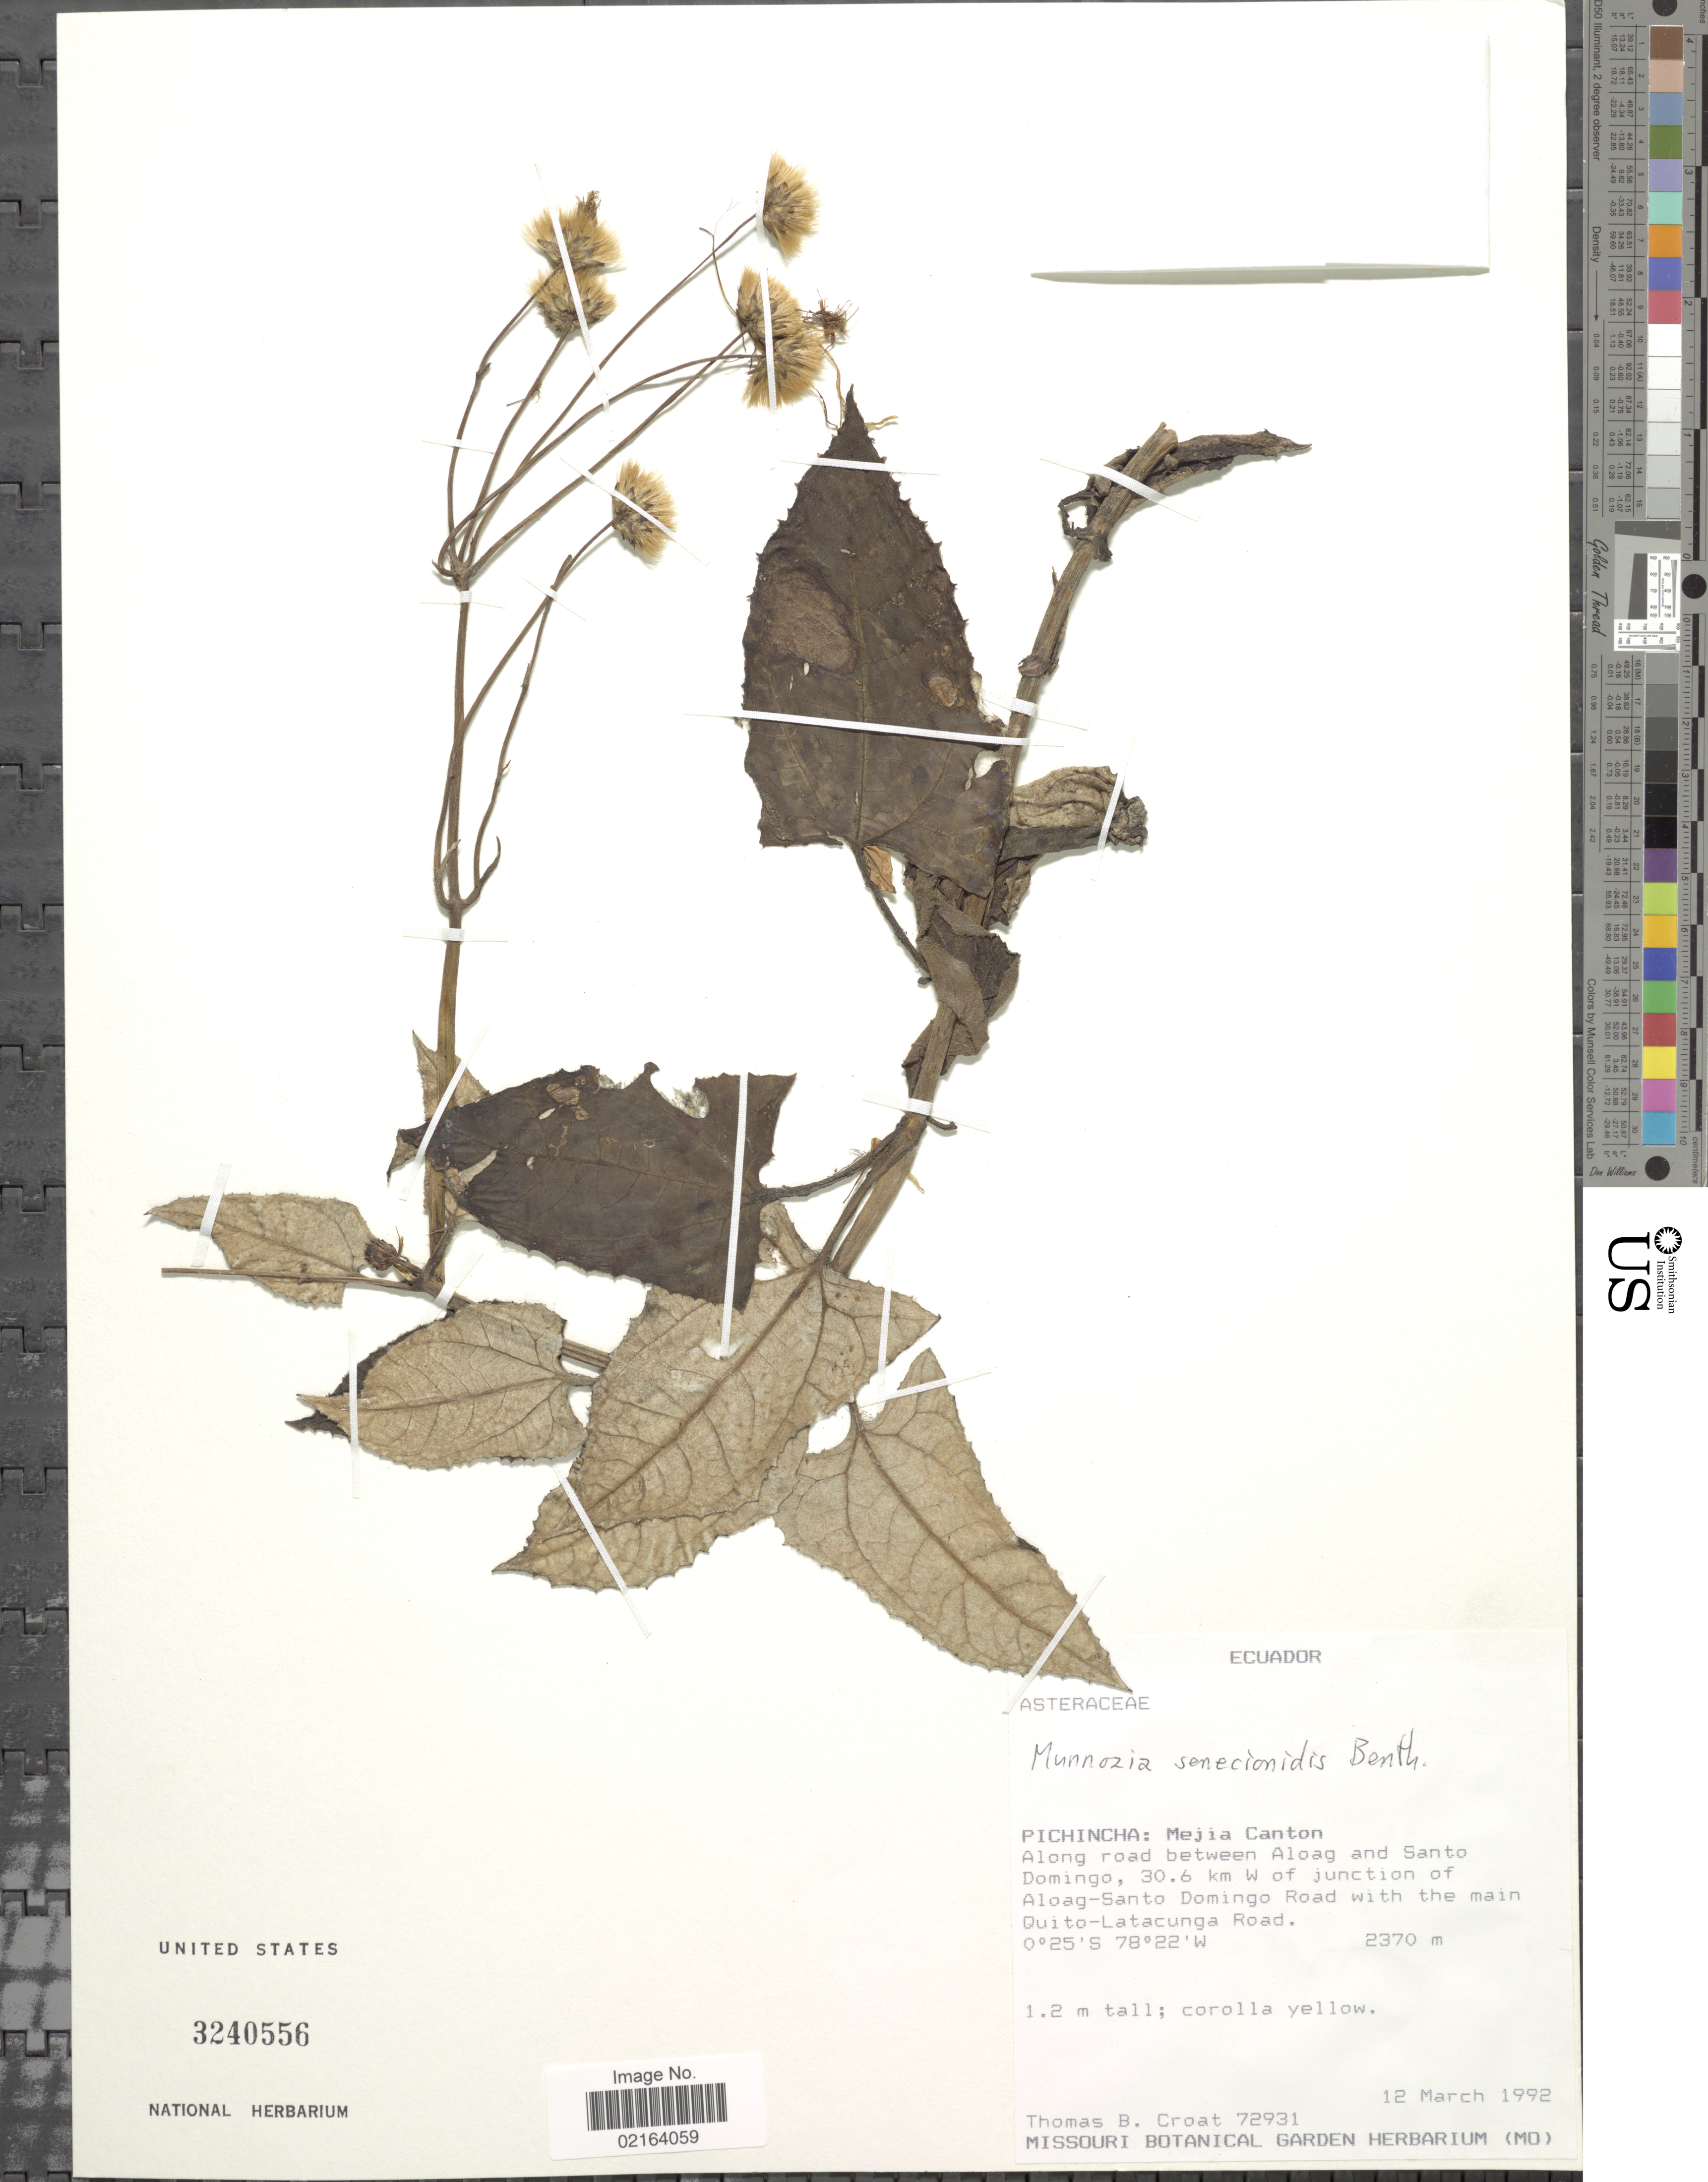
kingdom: Plantae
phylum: Tracheophyta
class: Magnoliopsida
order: Asterales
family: Asteraceae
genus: Munnozia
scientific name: Munnozia senecionidis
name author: Benth.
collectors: T. B. Croat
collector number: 72931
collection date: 1992-03-12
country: Ecuador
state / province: Pichincha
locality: Pichincha: Mejia Canton, Along road between Aloag and Santo Domingo, 30.6 km W of junction of Aloag-Santo Domingo Road with the main Quito-Latacunga Road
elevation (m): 2370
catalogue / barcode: US 3240556